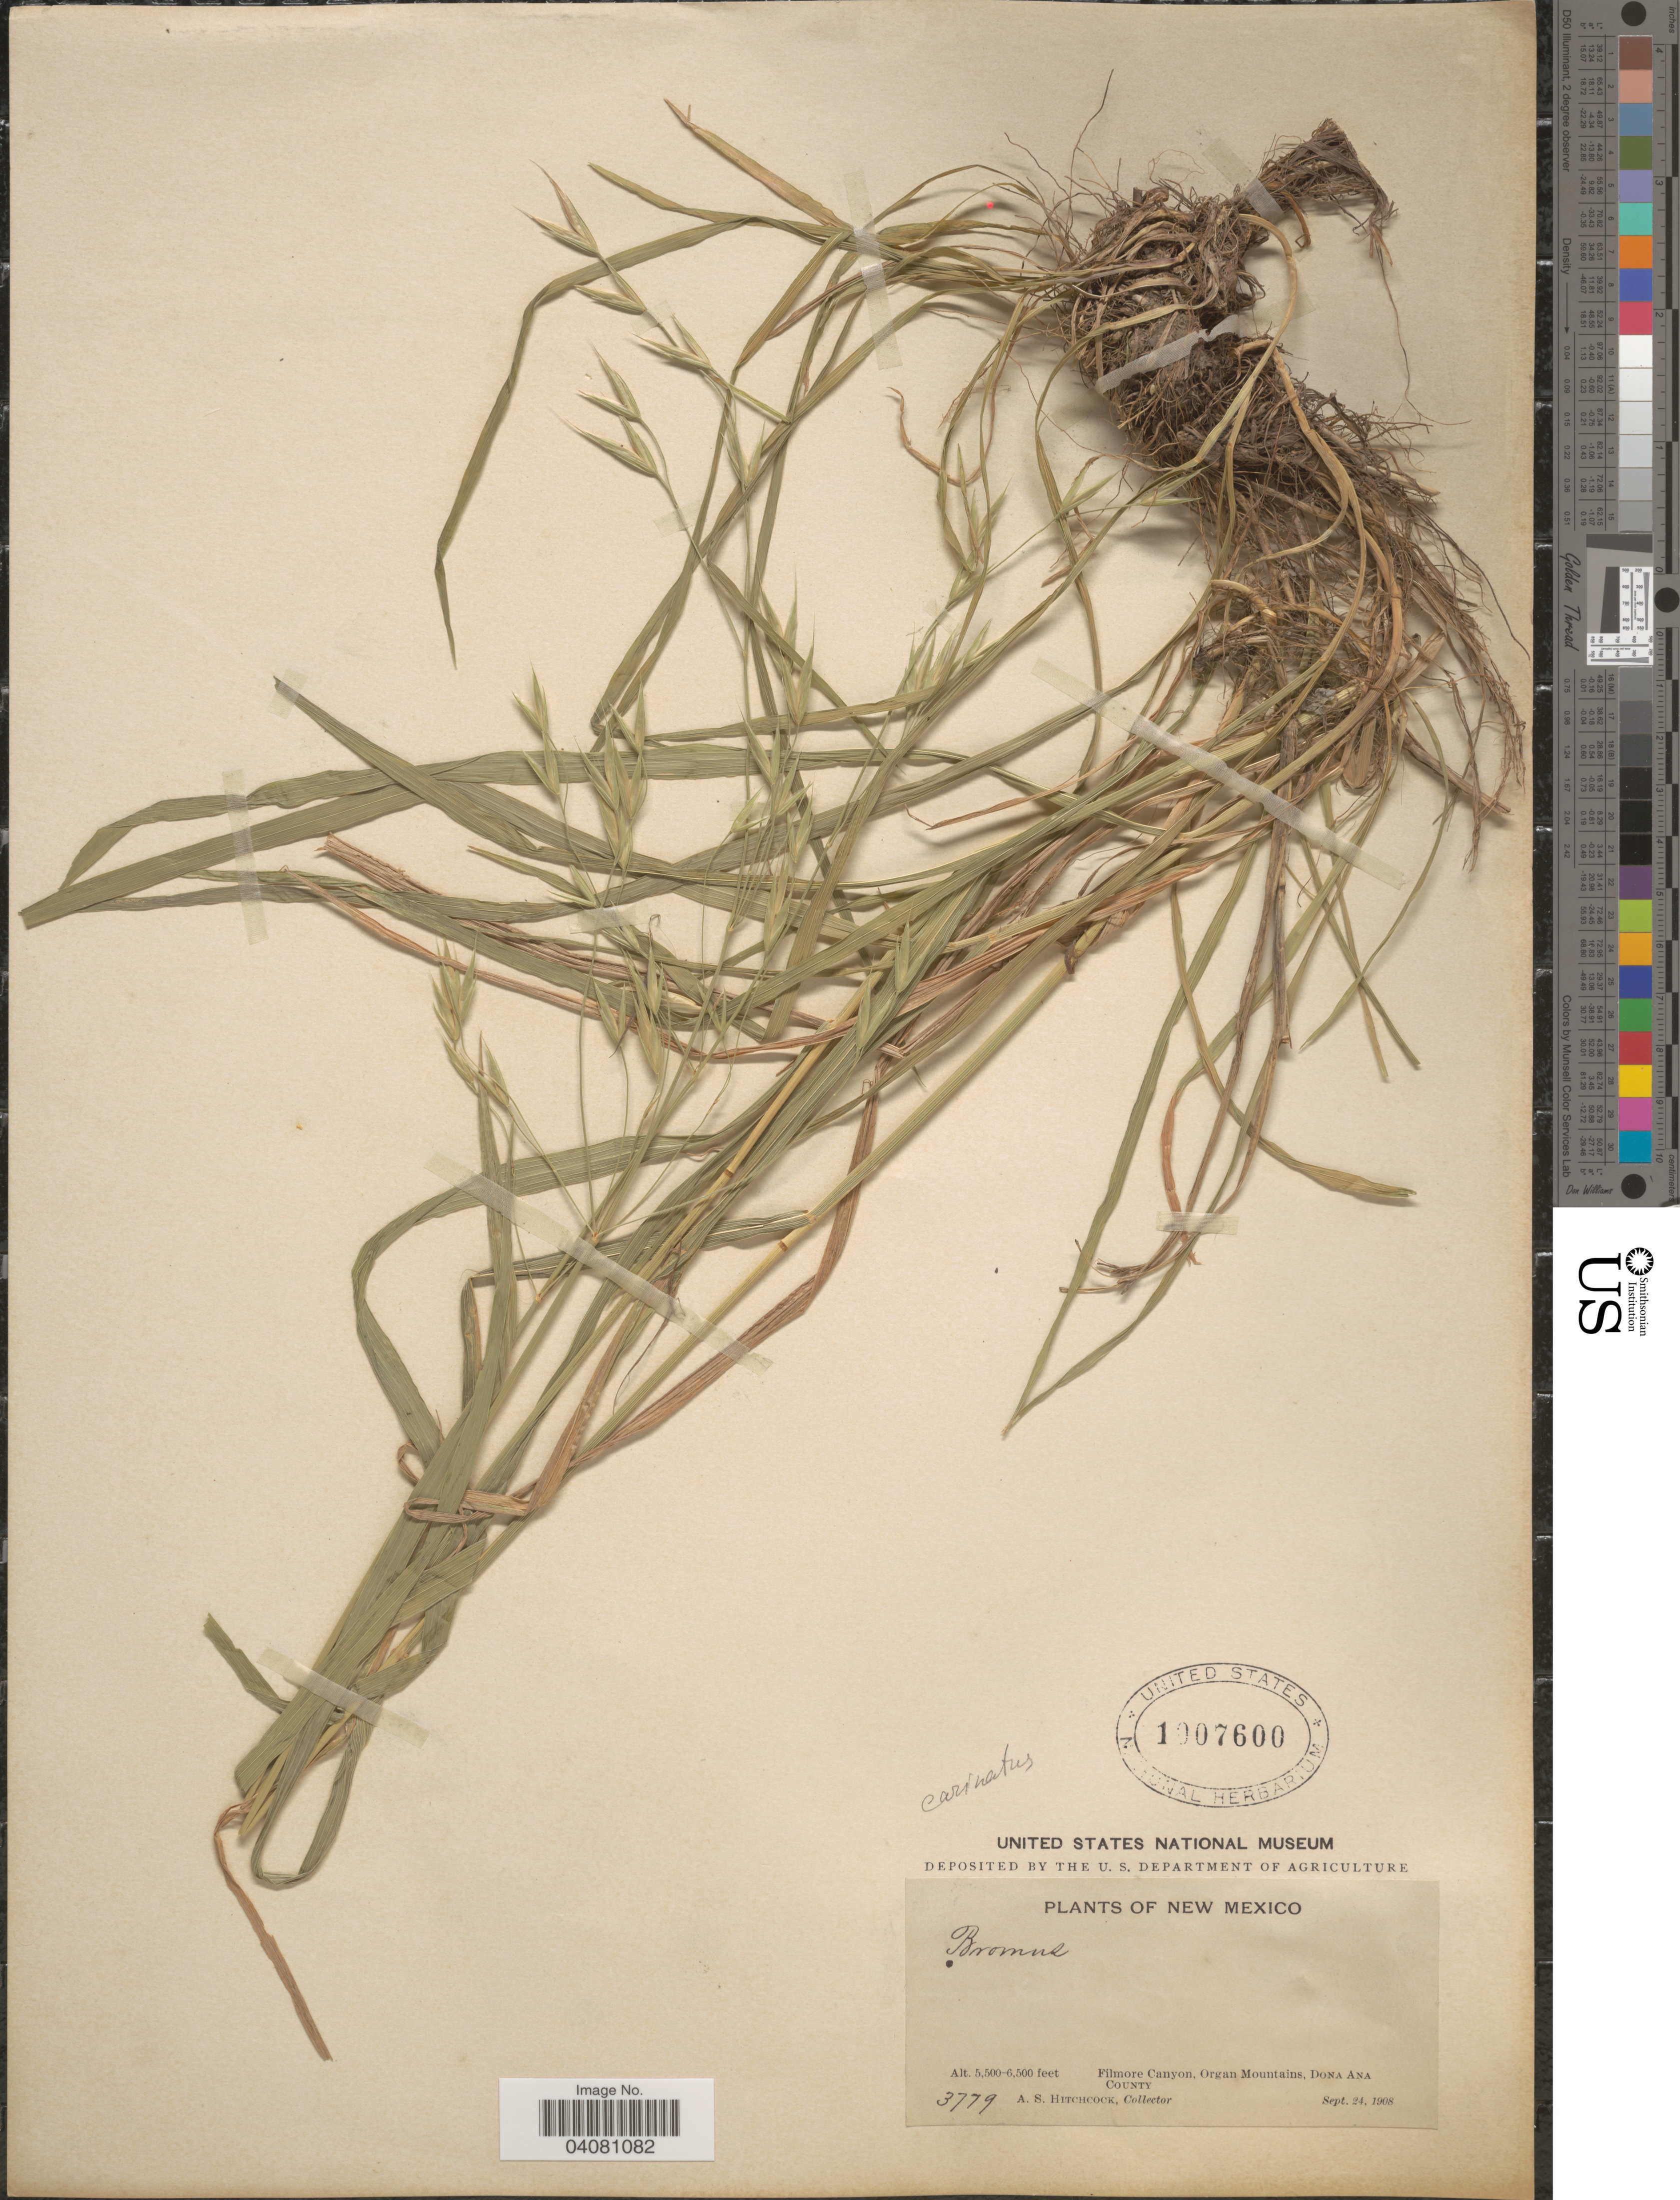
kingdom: Plantae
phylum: Tracheophyta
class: Liliopsida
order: Poales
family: Poaceae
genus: Bromus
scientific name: Bromus carinatus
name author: Hook. & Arn.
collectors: A. S. Hitchcock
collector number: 3779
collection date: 1908-09-24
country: United States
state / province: New Mexico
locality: Filmore Canyon, Organ Mountains, Dona Ana County.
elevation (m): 1676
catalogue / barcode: US 1007600